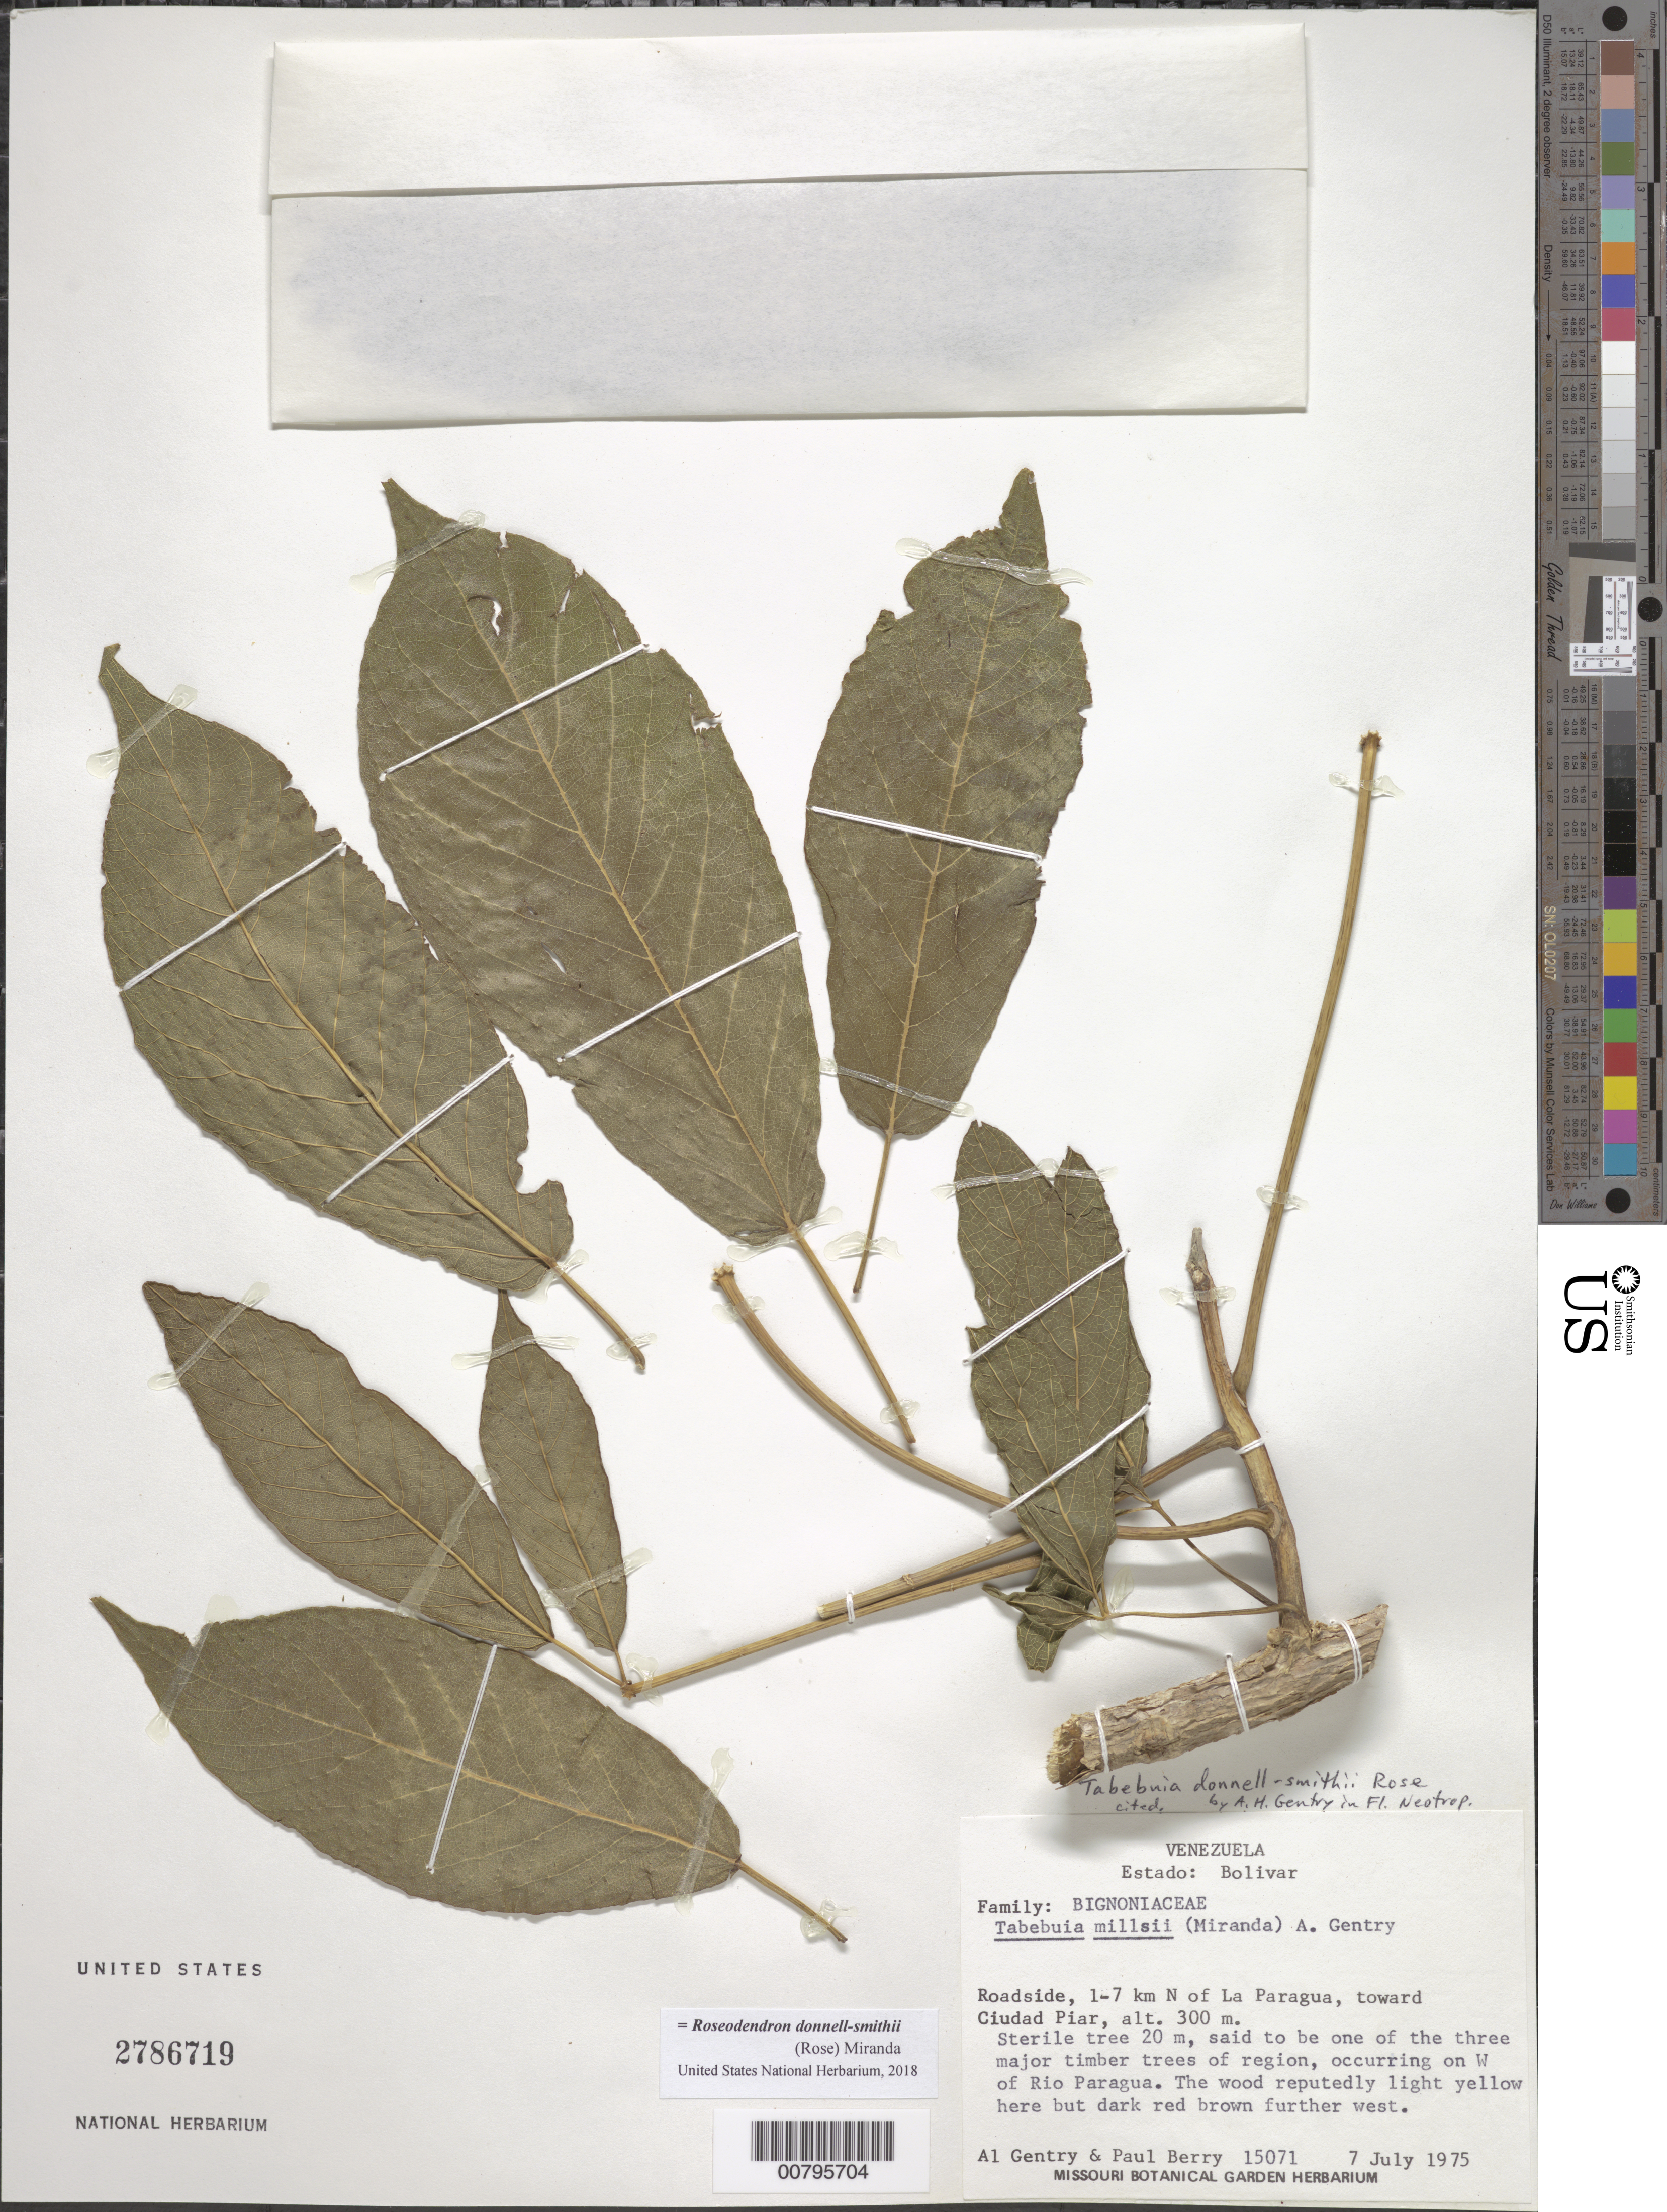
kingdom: Plantae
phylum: Tracheophyta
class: Magnoliopsida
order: Lamiales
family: Bignoniaceae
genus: Roseodendron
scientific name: Roseodendron donnell-smithii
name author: (Rose) Miranda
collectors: A. H. Gentry & P. Berry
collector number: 15071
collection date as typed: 7-Jul-75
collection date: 1975-07-07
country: Venezuela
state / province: Bolívar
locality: La Paragua-Ciudad Piar Road, 1-7 km N of La Paragua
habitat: Roadside, occurring W of Rio Paragua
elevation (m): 300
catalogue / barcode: US 2786719